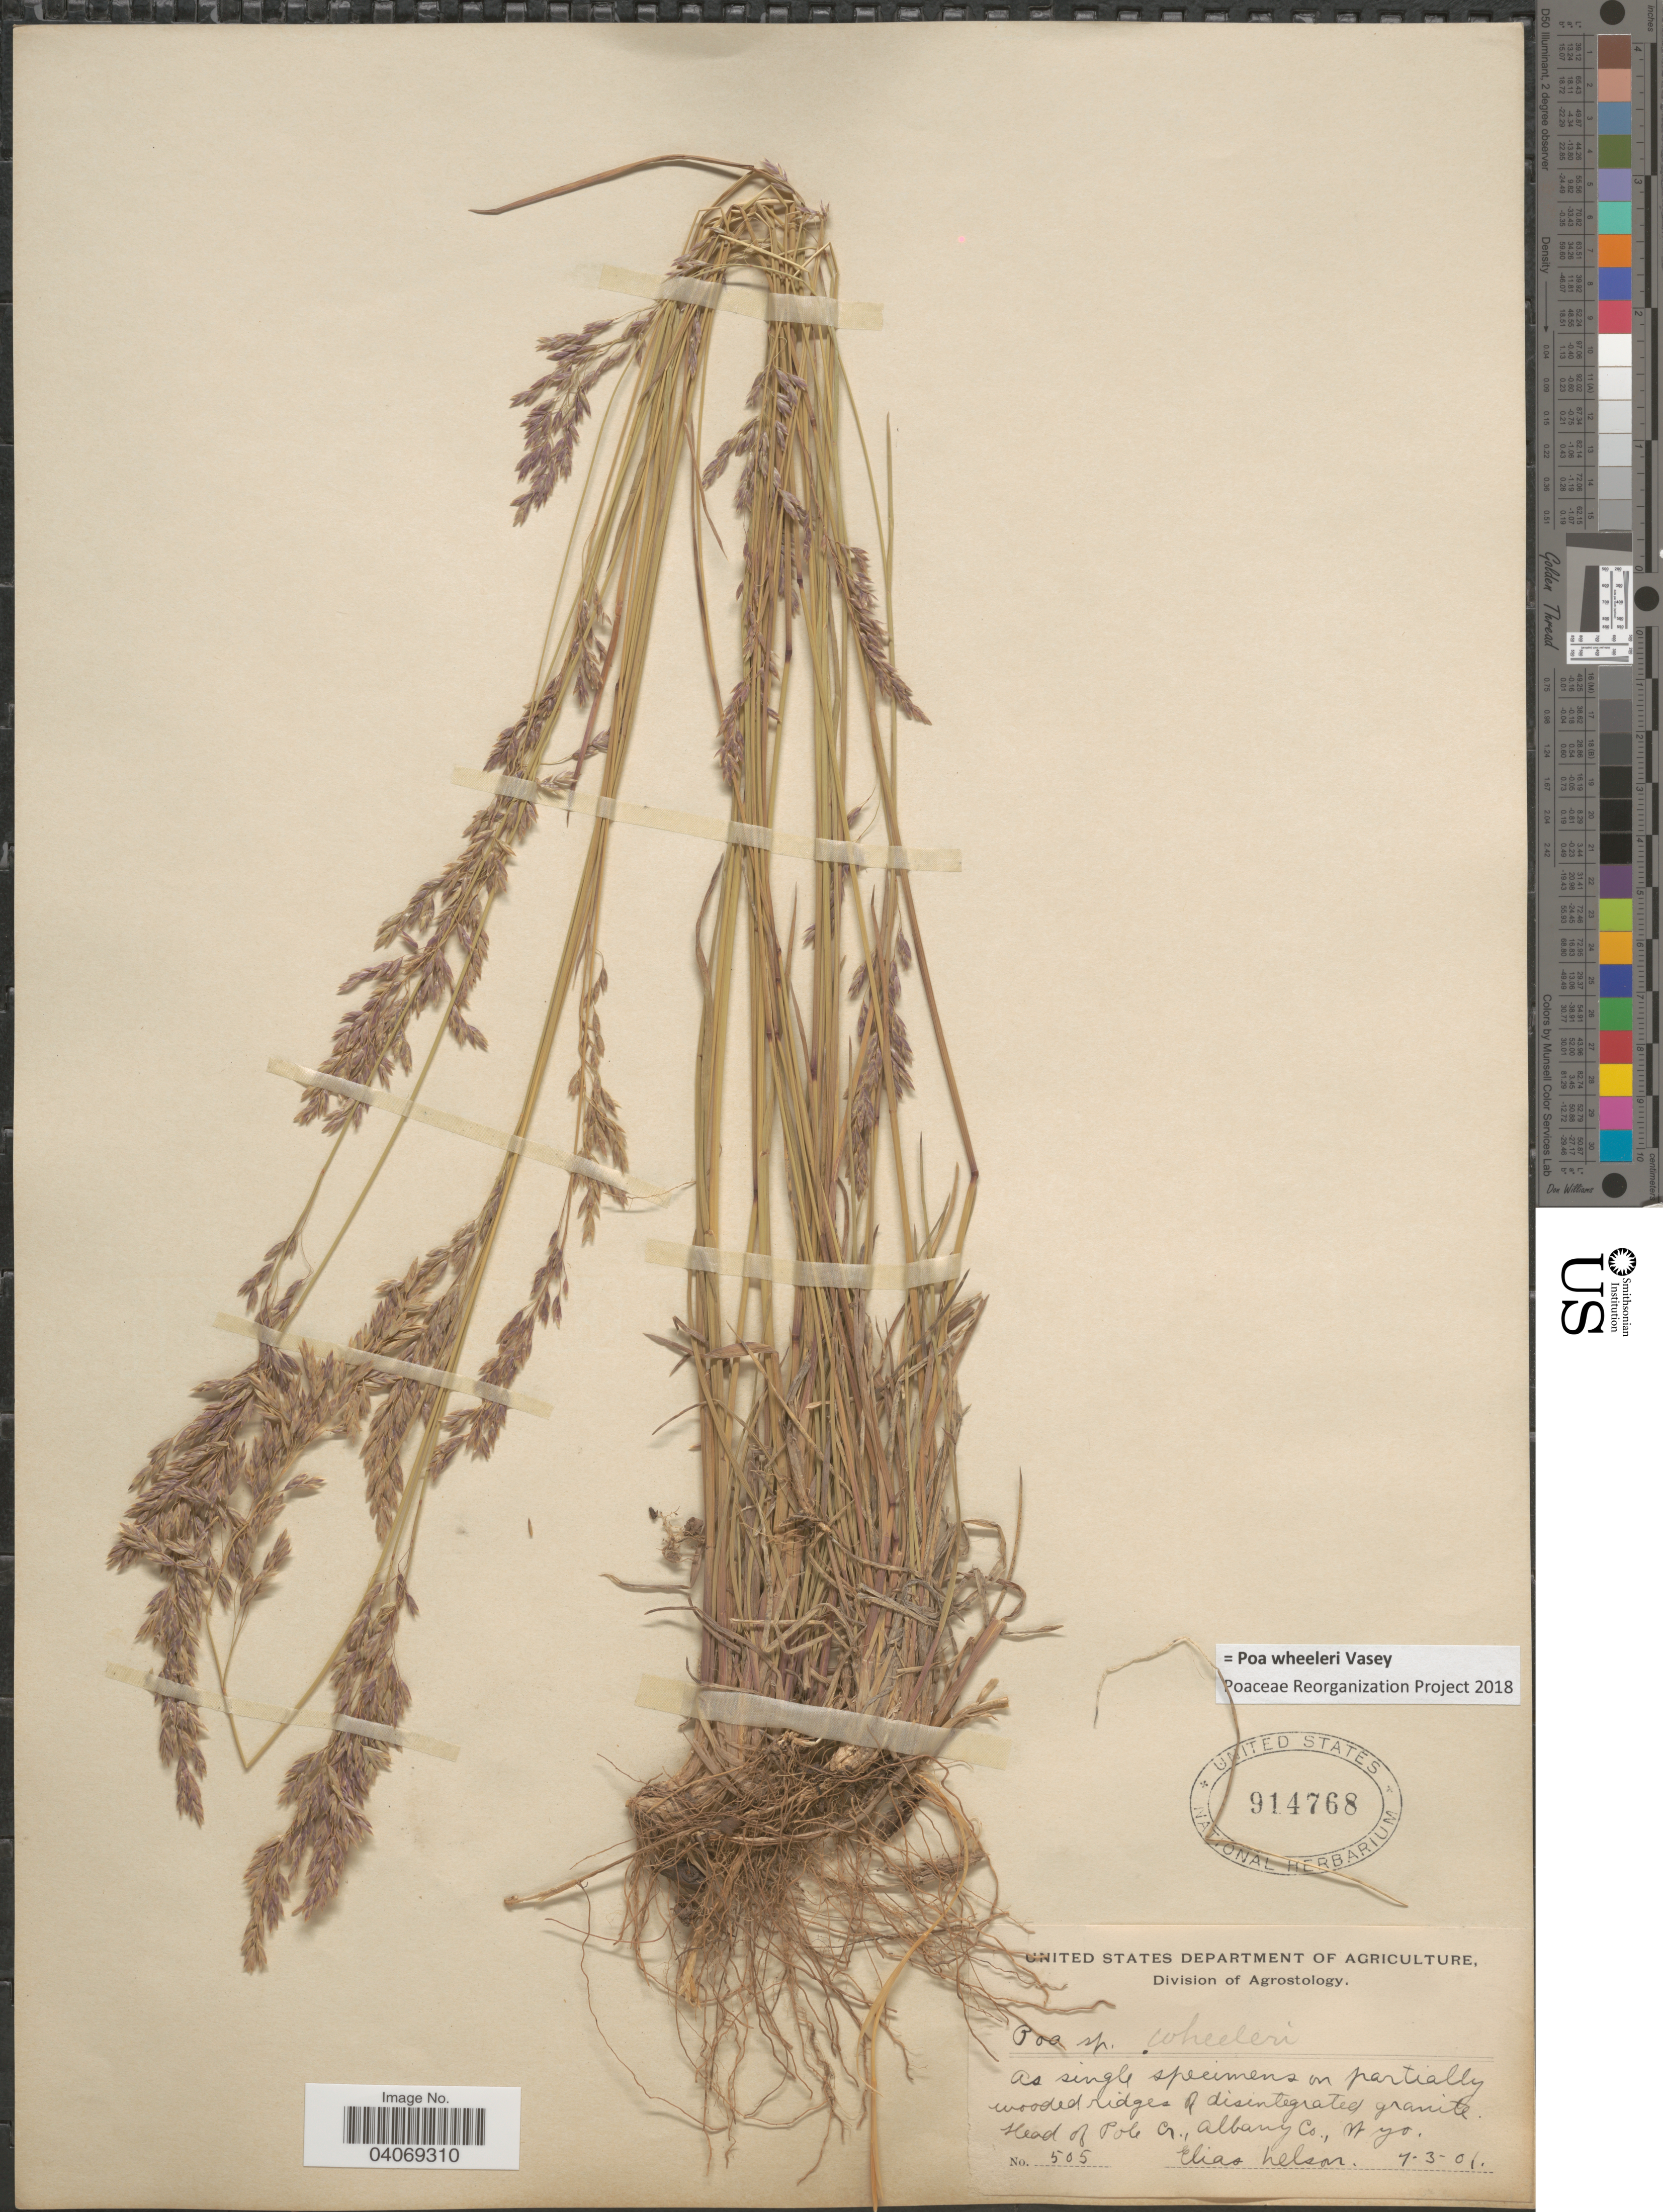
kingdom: Plantae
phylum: Tracheophyta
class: Liliopsida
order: Poales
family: Poaceae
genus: Poa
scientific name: Poa wheeleri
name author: Vasey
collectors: E. Nelson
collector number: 505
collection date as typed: Transcribed d/m/y: 3/7/1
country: United States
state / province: Wyoming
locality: Head of Pole Cr., Albany Co.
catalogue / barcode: US 914768